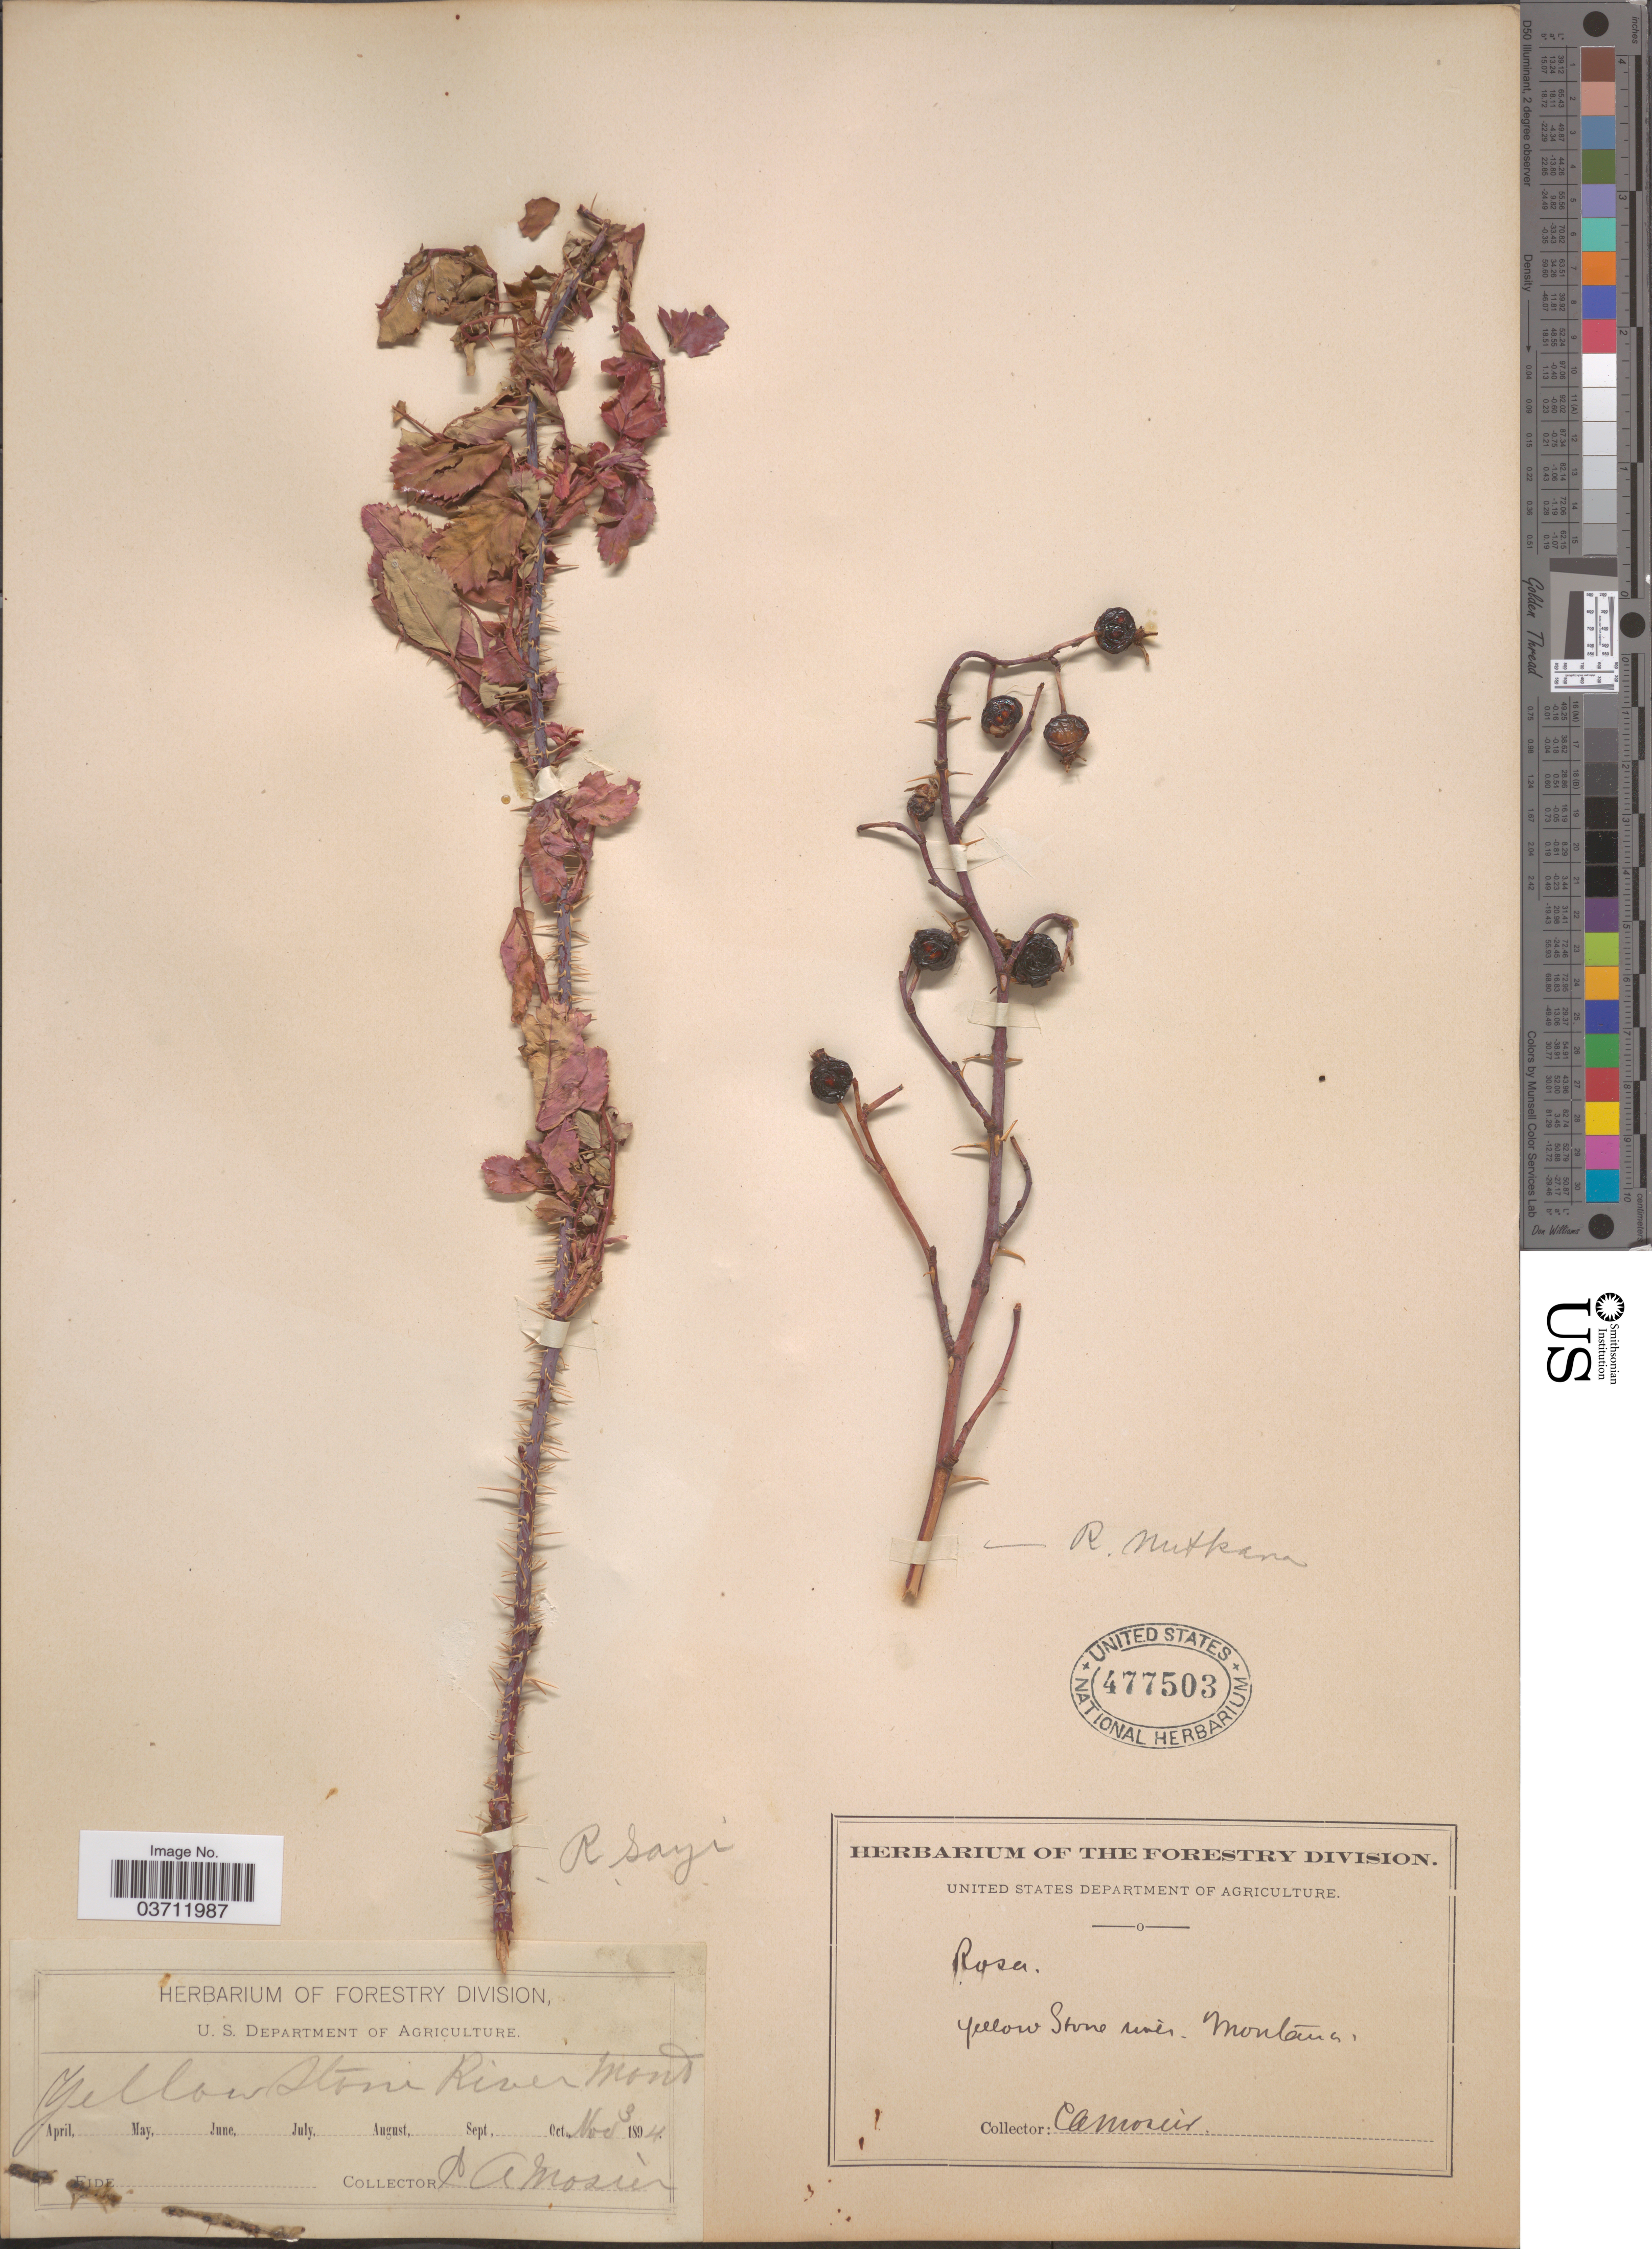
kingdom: Plantae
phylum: Tracheophyta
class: Magnoliopsida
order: Rosales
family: Rosaceae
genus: Rosa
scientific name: Rosa sayi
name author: Schwein.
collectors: C. A. Mosier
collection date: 1894-11-03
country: United States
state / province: Montana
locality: Yellowstone River.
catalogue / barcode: US 477503